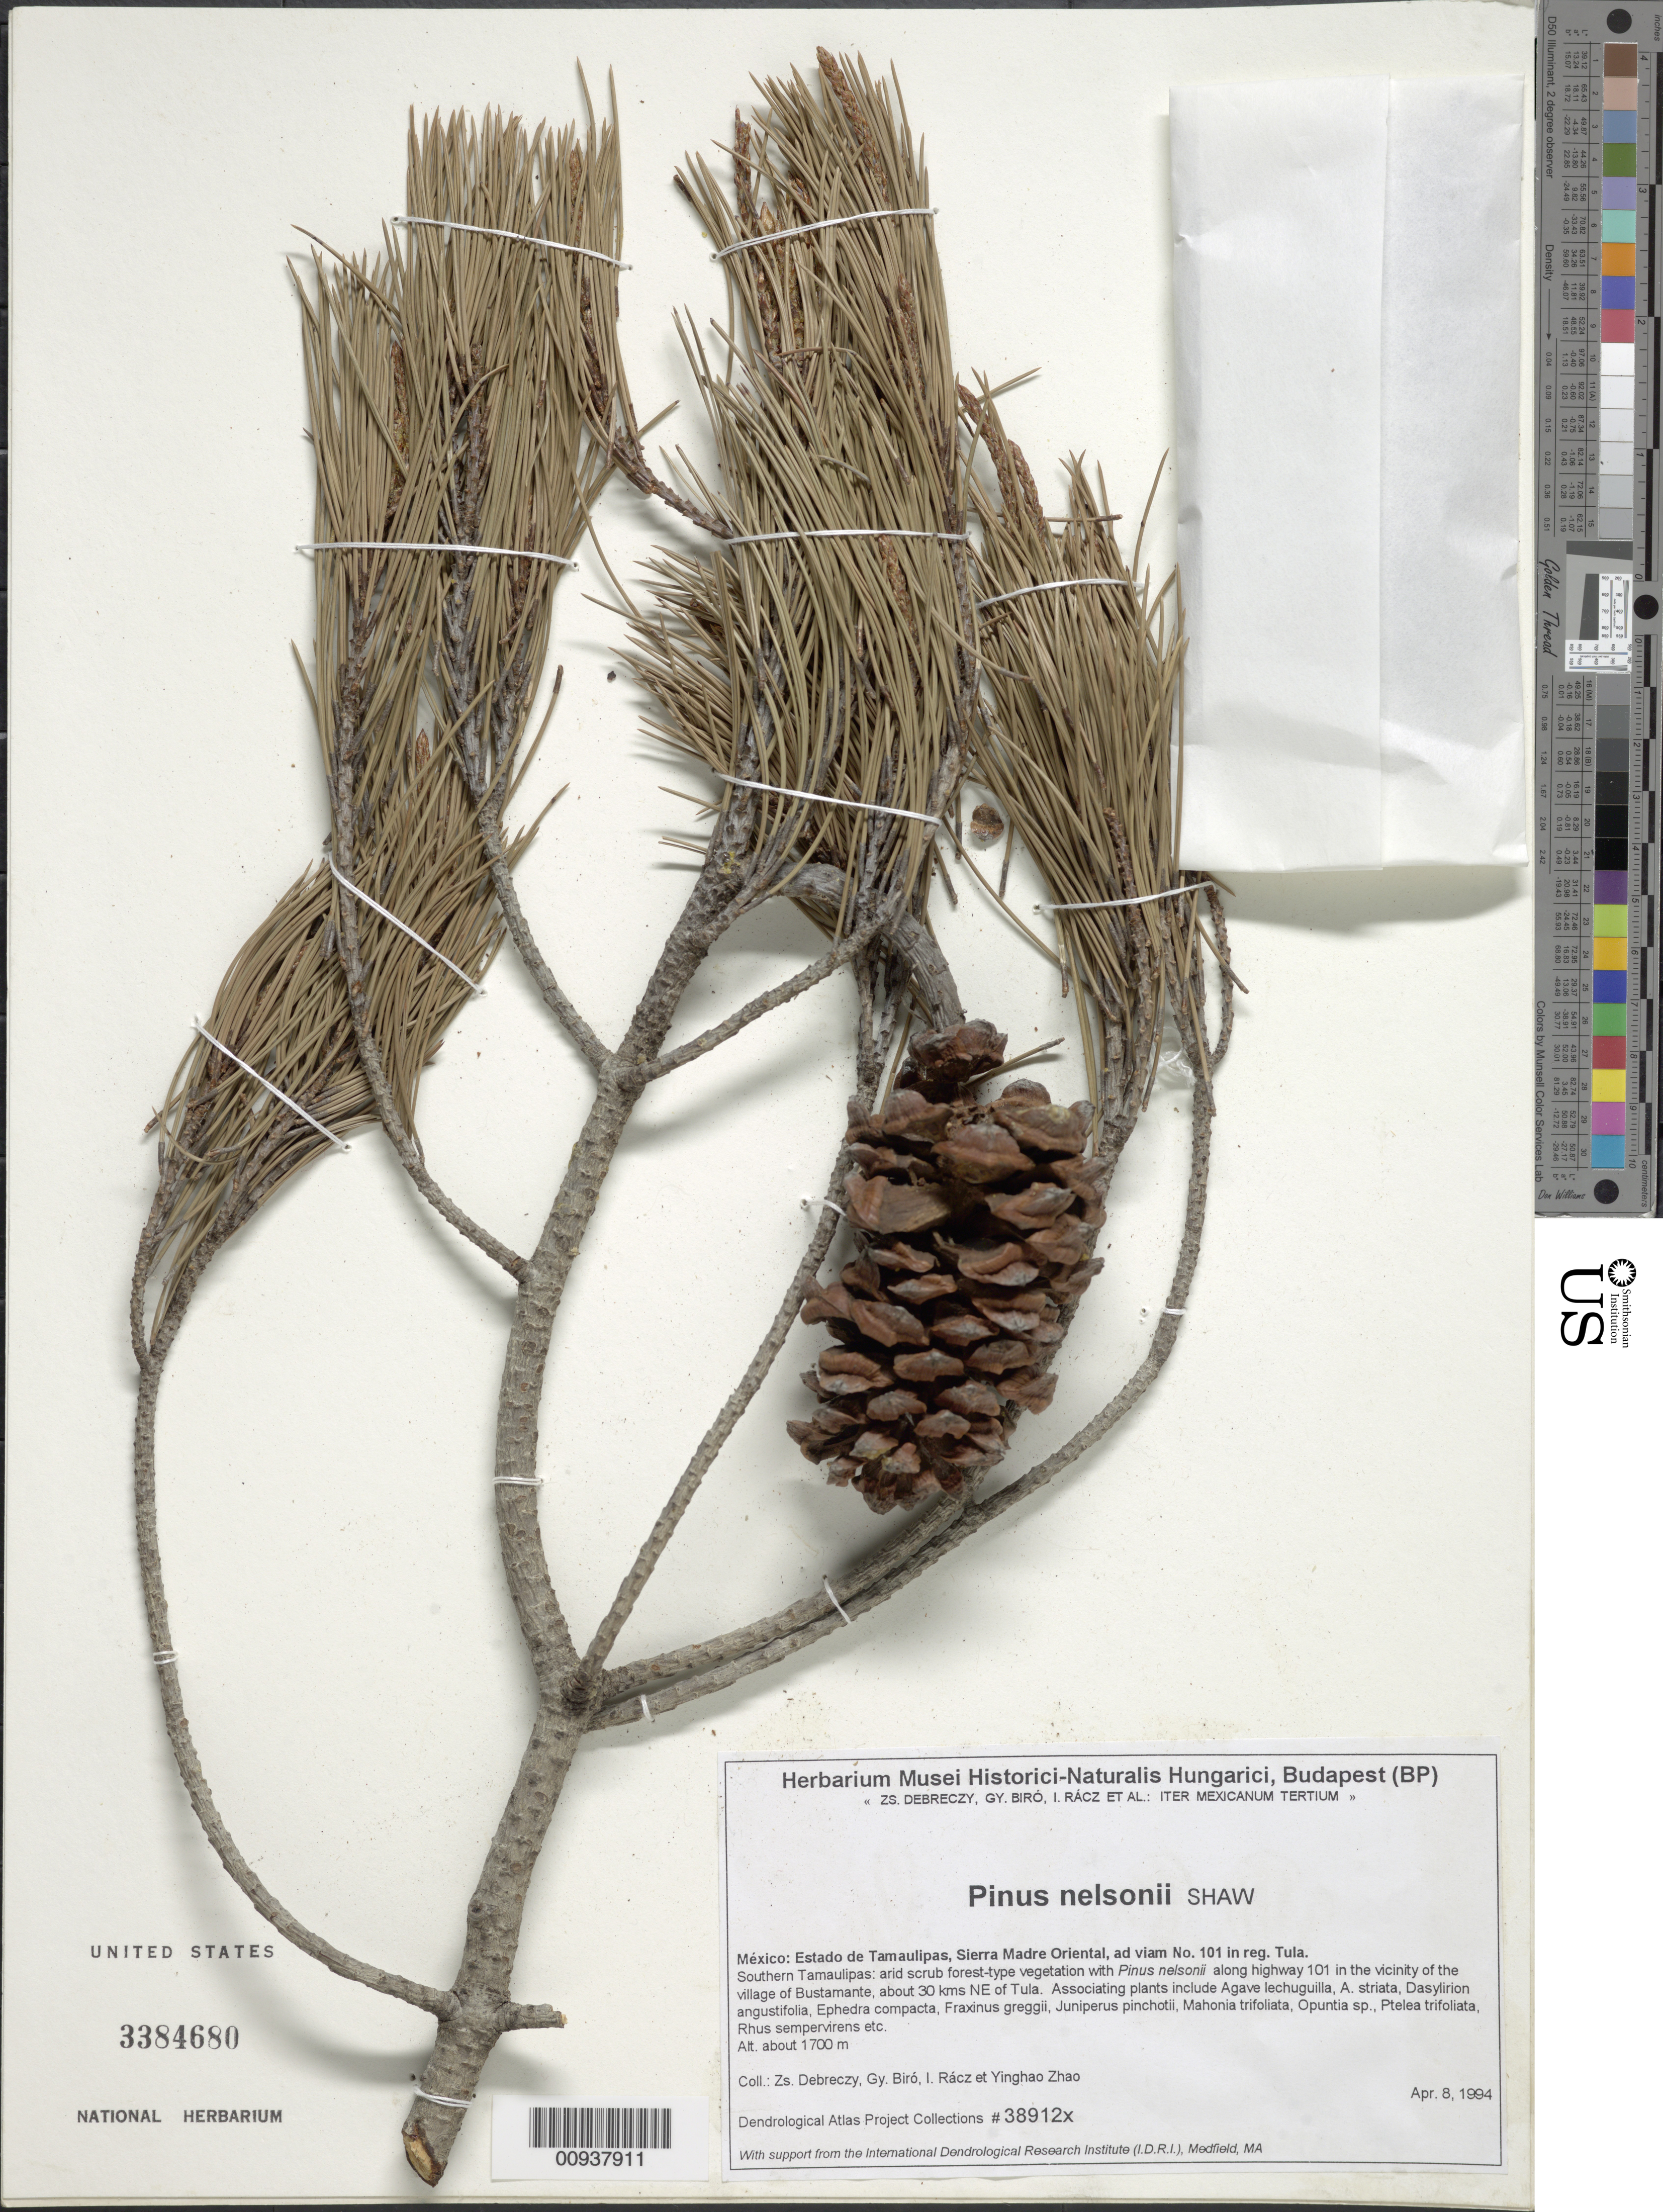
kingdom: Plantae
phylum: Tracheophyta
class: Pinopsida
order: Pinales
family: Pinaceae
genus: Pinus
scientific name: Pinus nelsonii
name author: Shaw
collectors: Z. Debreczy, G. Biro, I. Rácz & Y. Zhao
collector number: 38912 x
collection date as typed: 08 Apr 1994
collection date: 1994-04-08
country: Mexico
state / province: Tamaulipas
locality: Along highway 101 in the vicinity of the village of Bustamante, about 30 kms. NE of Tula.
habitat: Arid scrub forest-type vegetation with Pinus nelsonii. Associating plants include Agave lechuguilla, A. striata, Dasylirion angustifolia, Ephedra compacta, Fraxinus greggii, Juniperus pinchotii, Mahonia trifoliata, Opuntia sp., Ptelea trifoliata & c.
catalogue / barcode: US 3384680